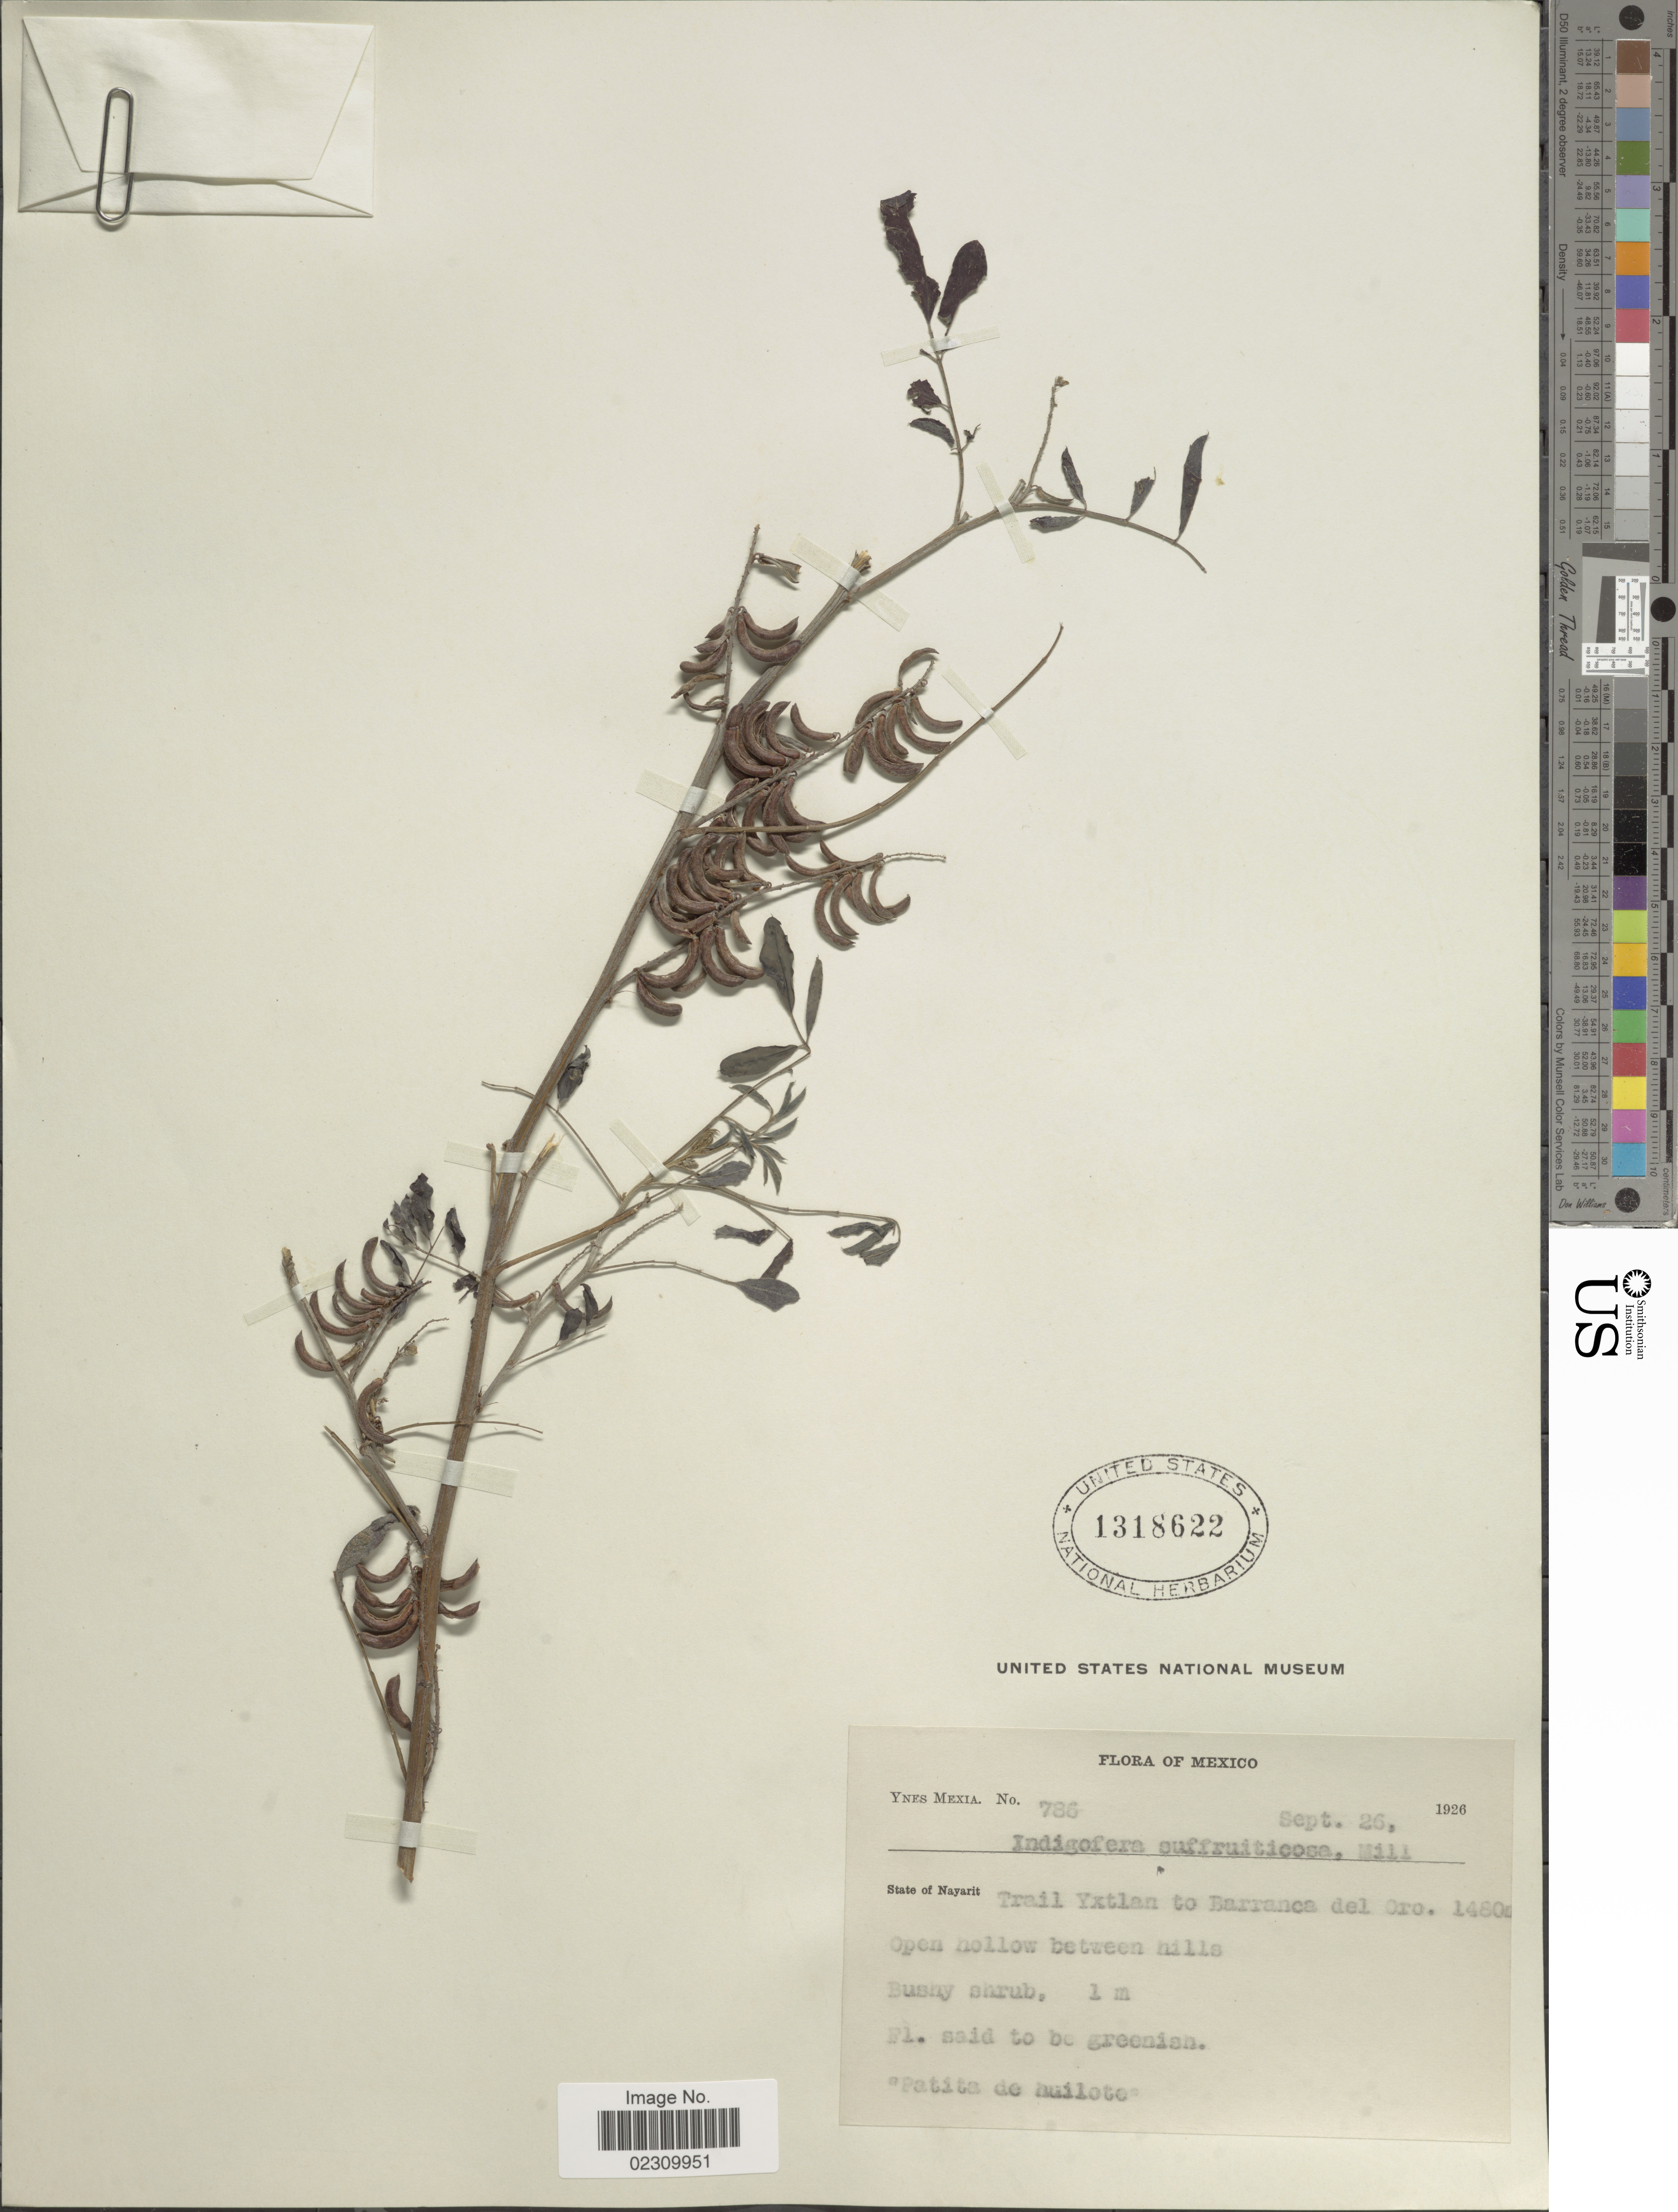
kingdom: Plantae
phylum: Tracheophyta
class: Magnoliopsida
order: Fabales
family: Fabaceae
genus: Indigofera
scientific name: Indigofera suffruticosa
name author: Mill.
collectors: Y. Mexia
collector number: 786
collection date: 1926-09-26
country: Mexico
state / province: Nayarit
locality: Trail Yxtlan to Barranca del Oro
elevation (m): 1480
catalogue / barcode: US 1318622